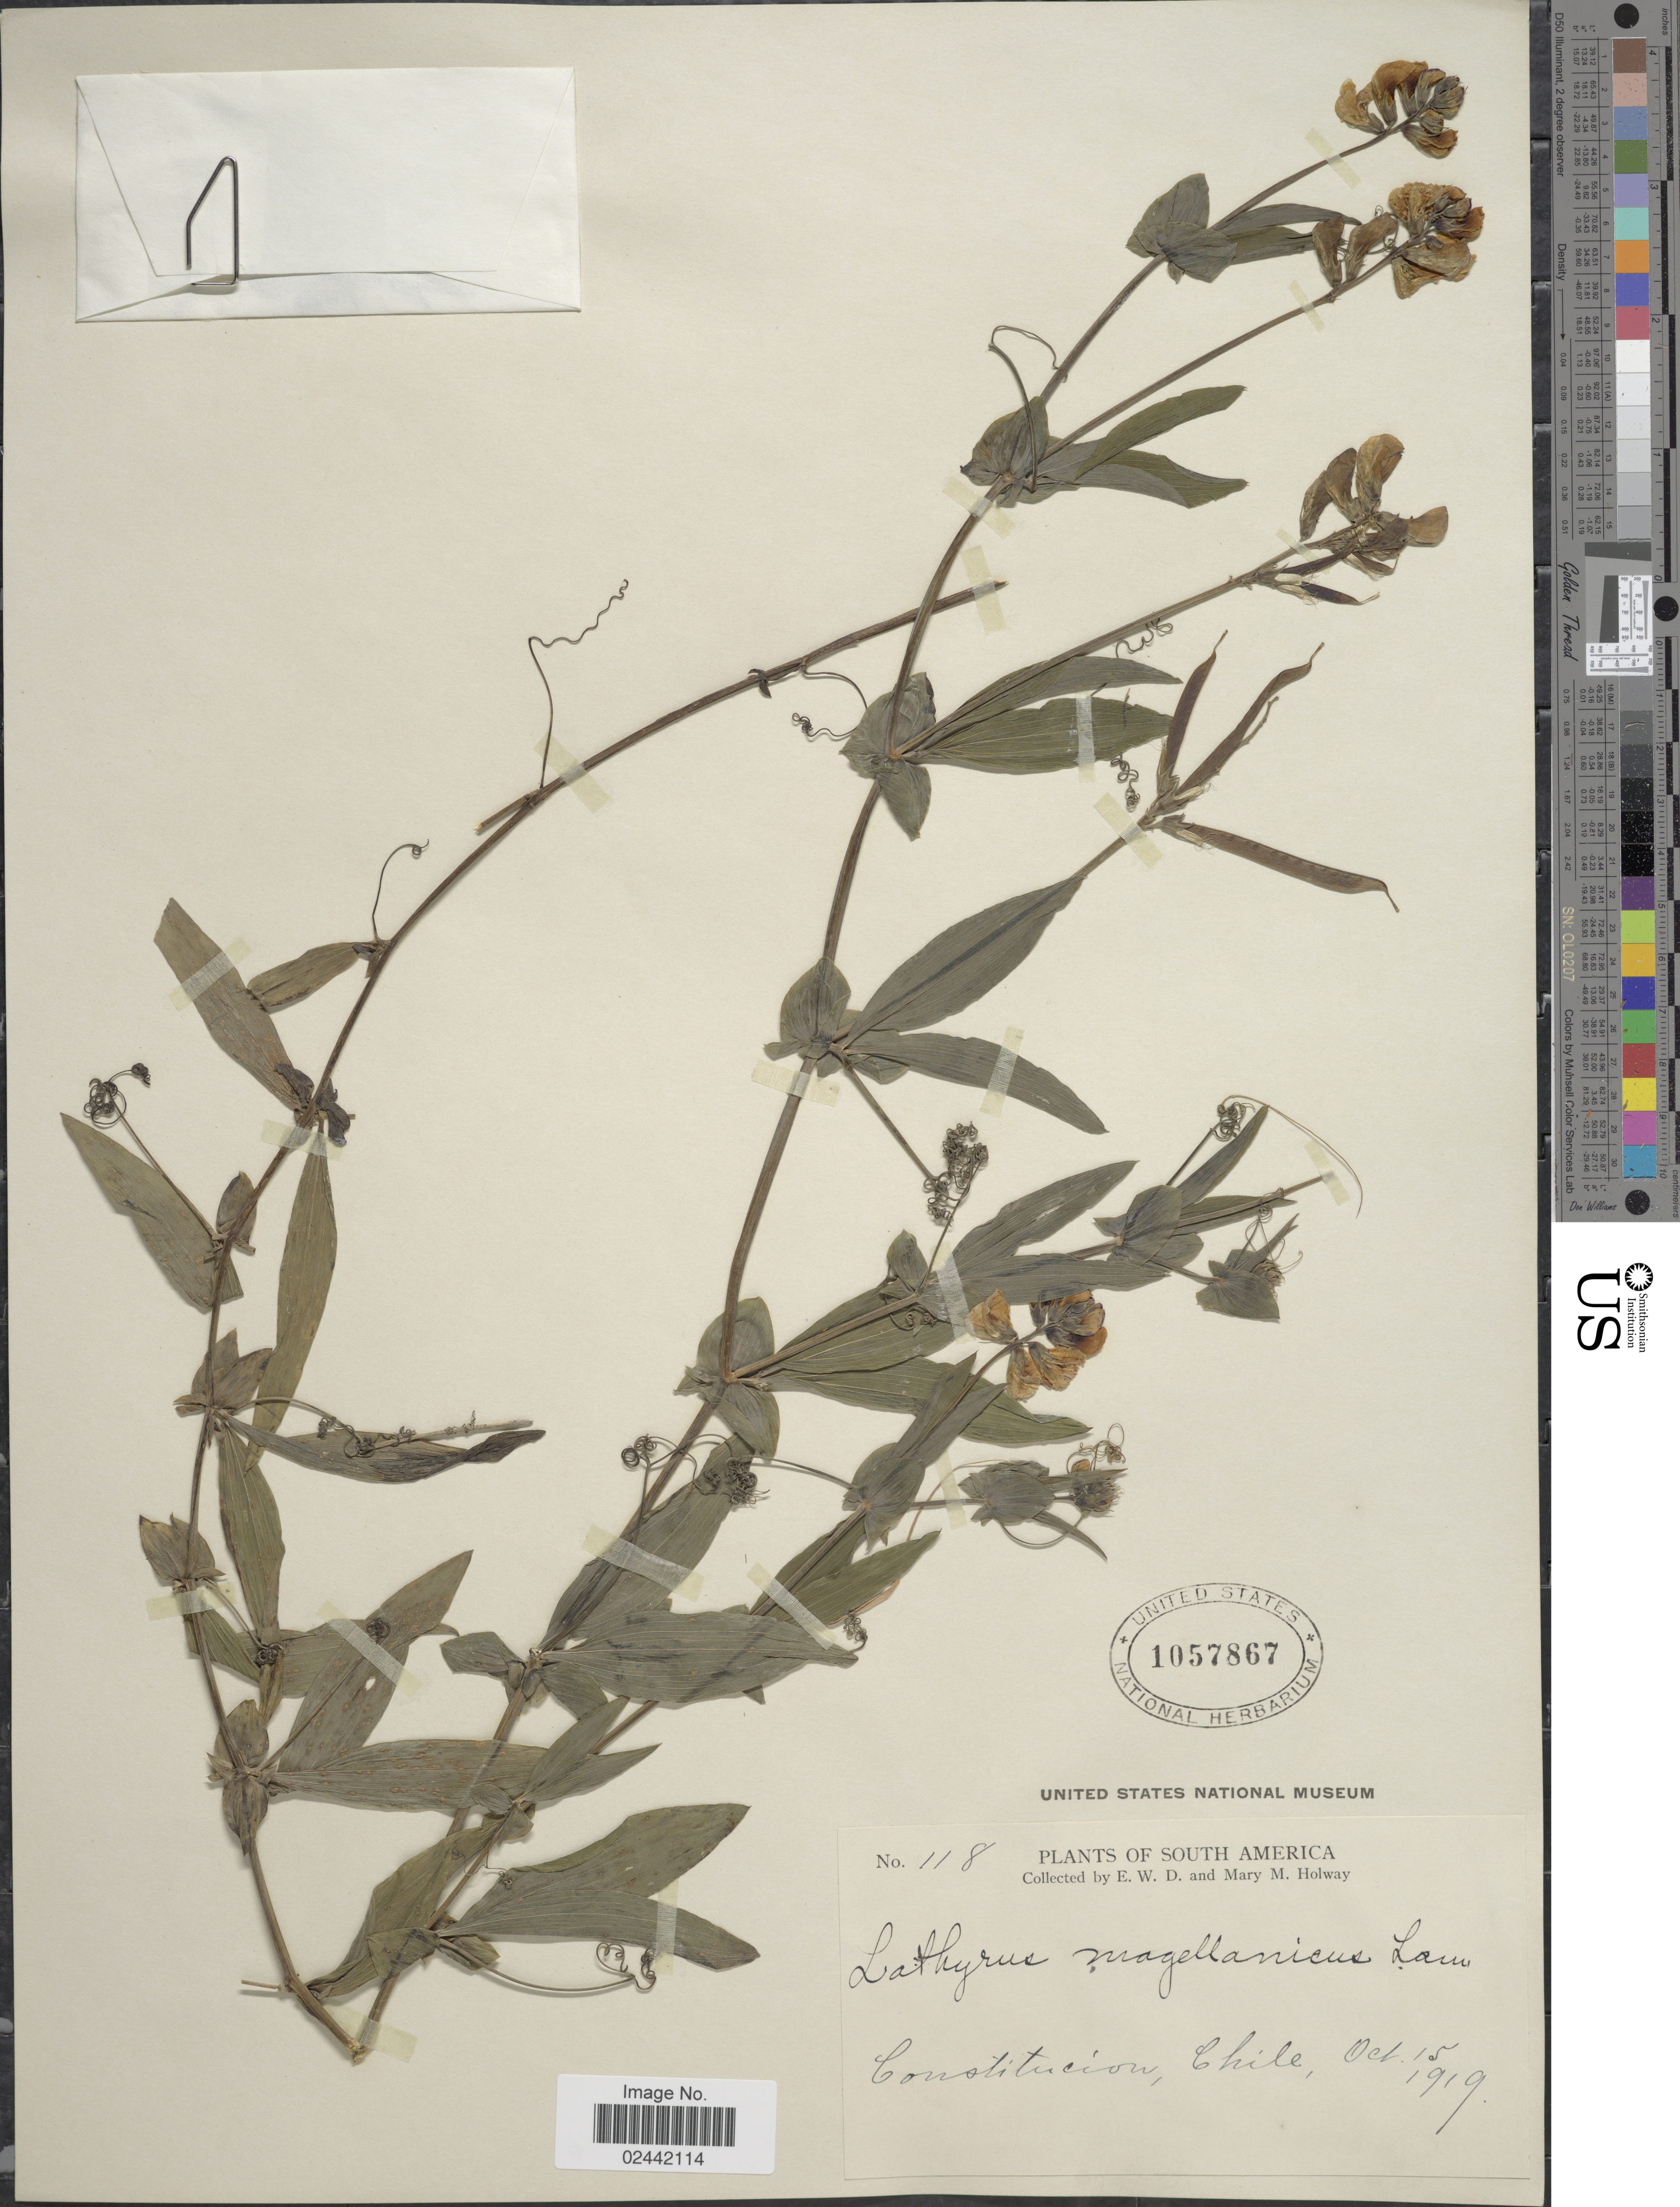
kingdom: Plantae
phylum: Tracheophyta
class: Magnoliopsida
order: Fabales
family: Fabaceae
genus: Lathyrus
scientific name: Lathyrus magellanicus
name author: Lam.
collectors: E. W. D. Holway & M. M. Holway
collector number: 118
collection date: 1919-10-15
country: Chile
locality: Constitucion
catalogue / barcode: US 1057867